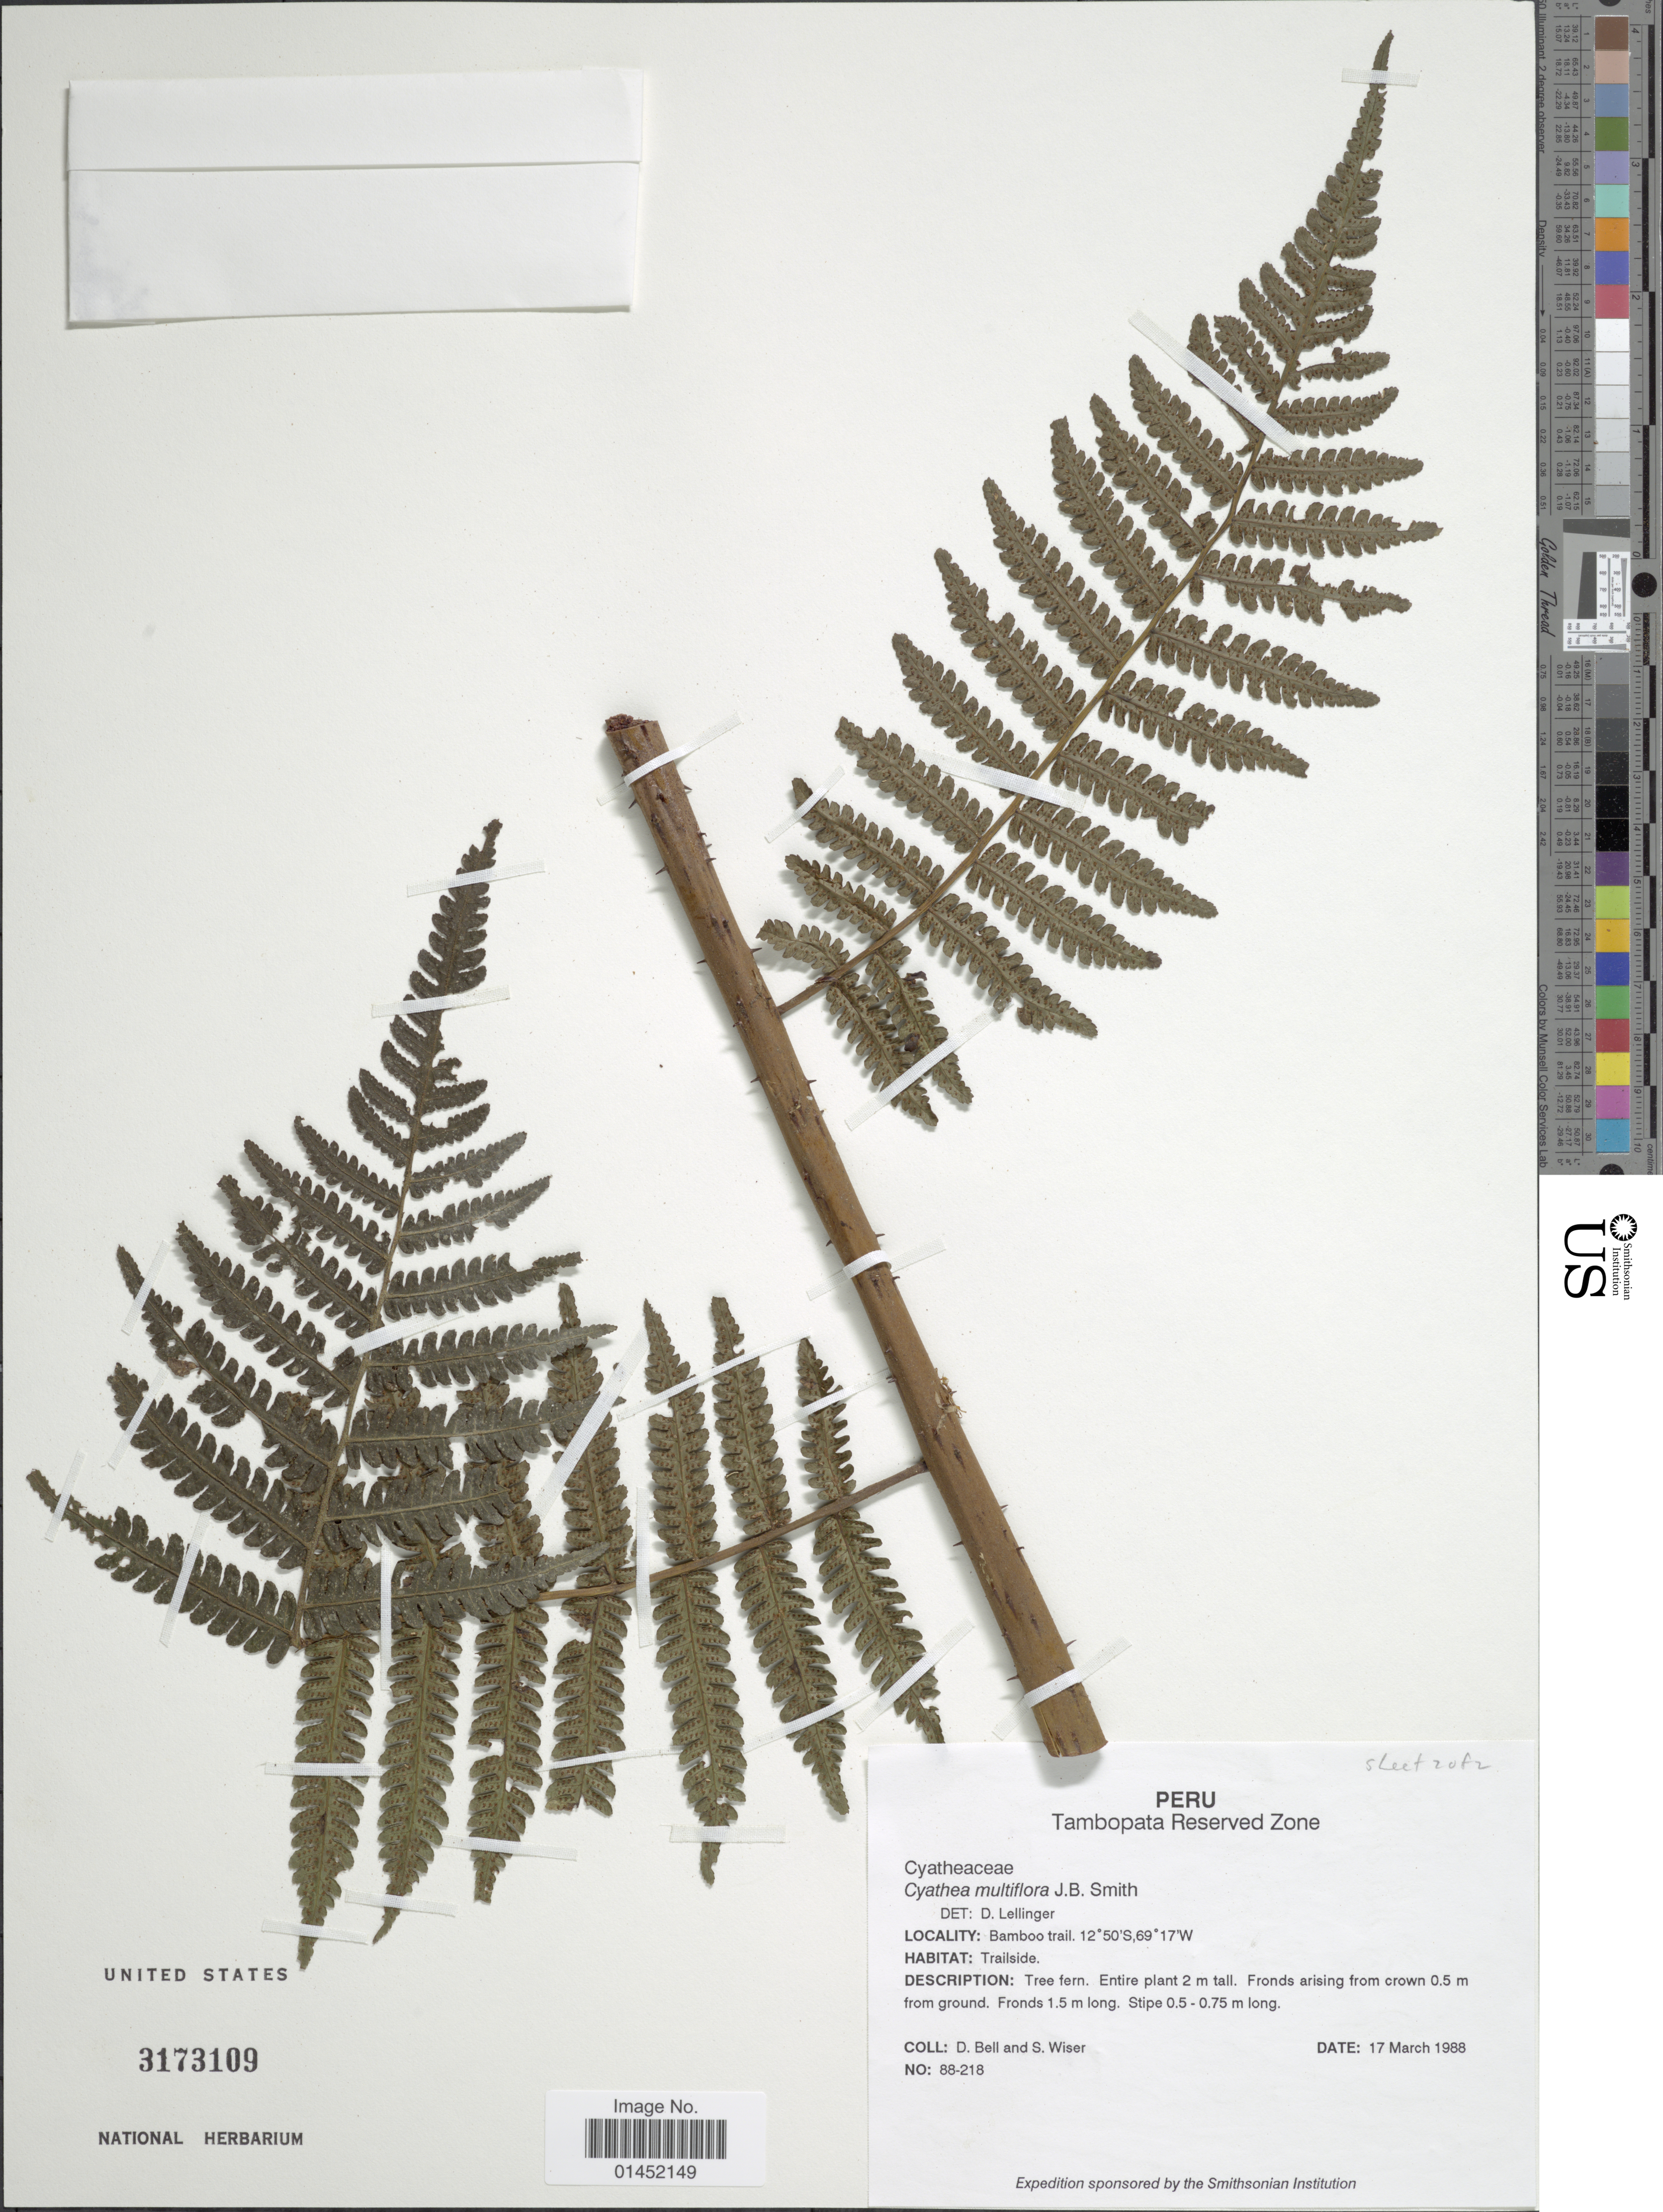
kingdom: Plantae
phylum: Tracheophyta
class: Polypodiopsida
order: Cyatheales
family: Cyatheaceae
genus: Cyathea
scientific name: Cyathea multiflora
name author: Sm.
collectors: D. A. Bell & S. Wiser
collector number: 88-218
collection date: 1988-03-17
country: Peru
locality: Tambopata Reserved Zone, Bamboo trail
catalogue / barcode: US 3173109